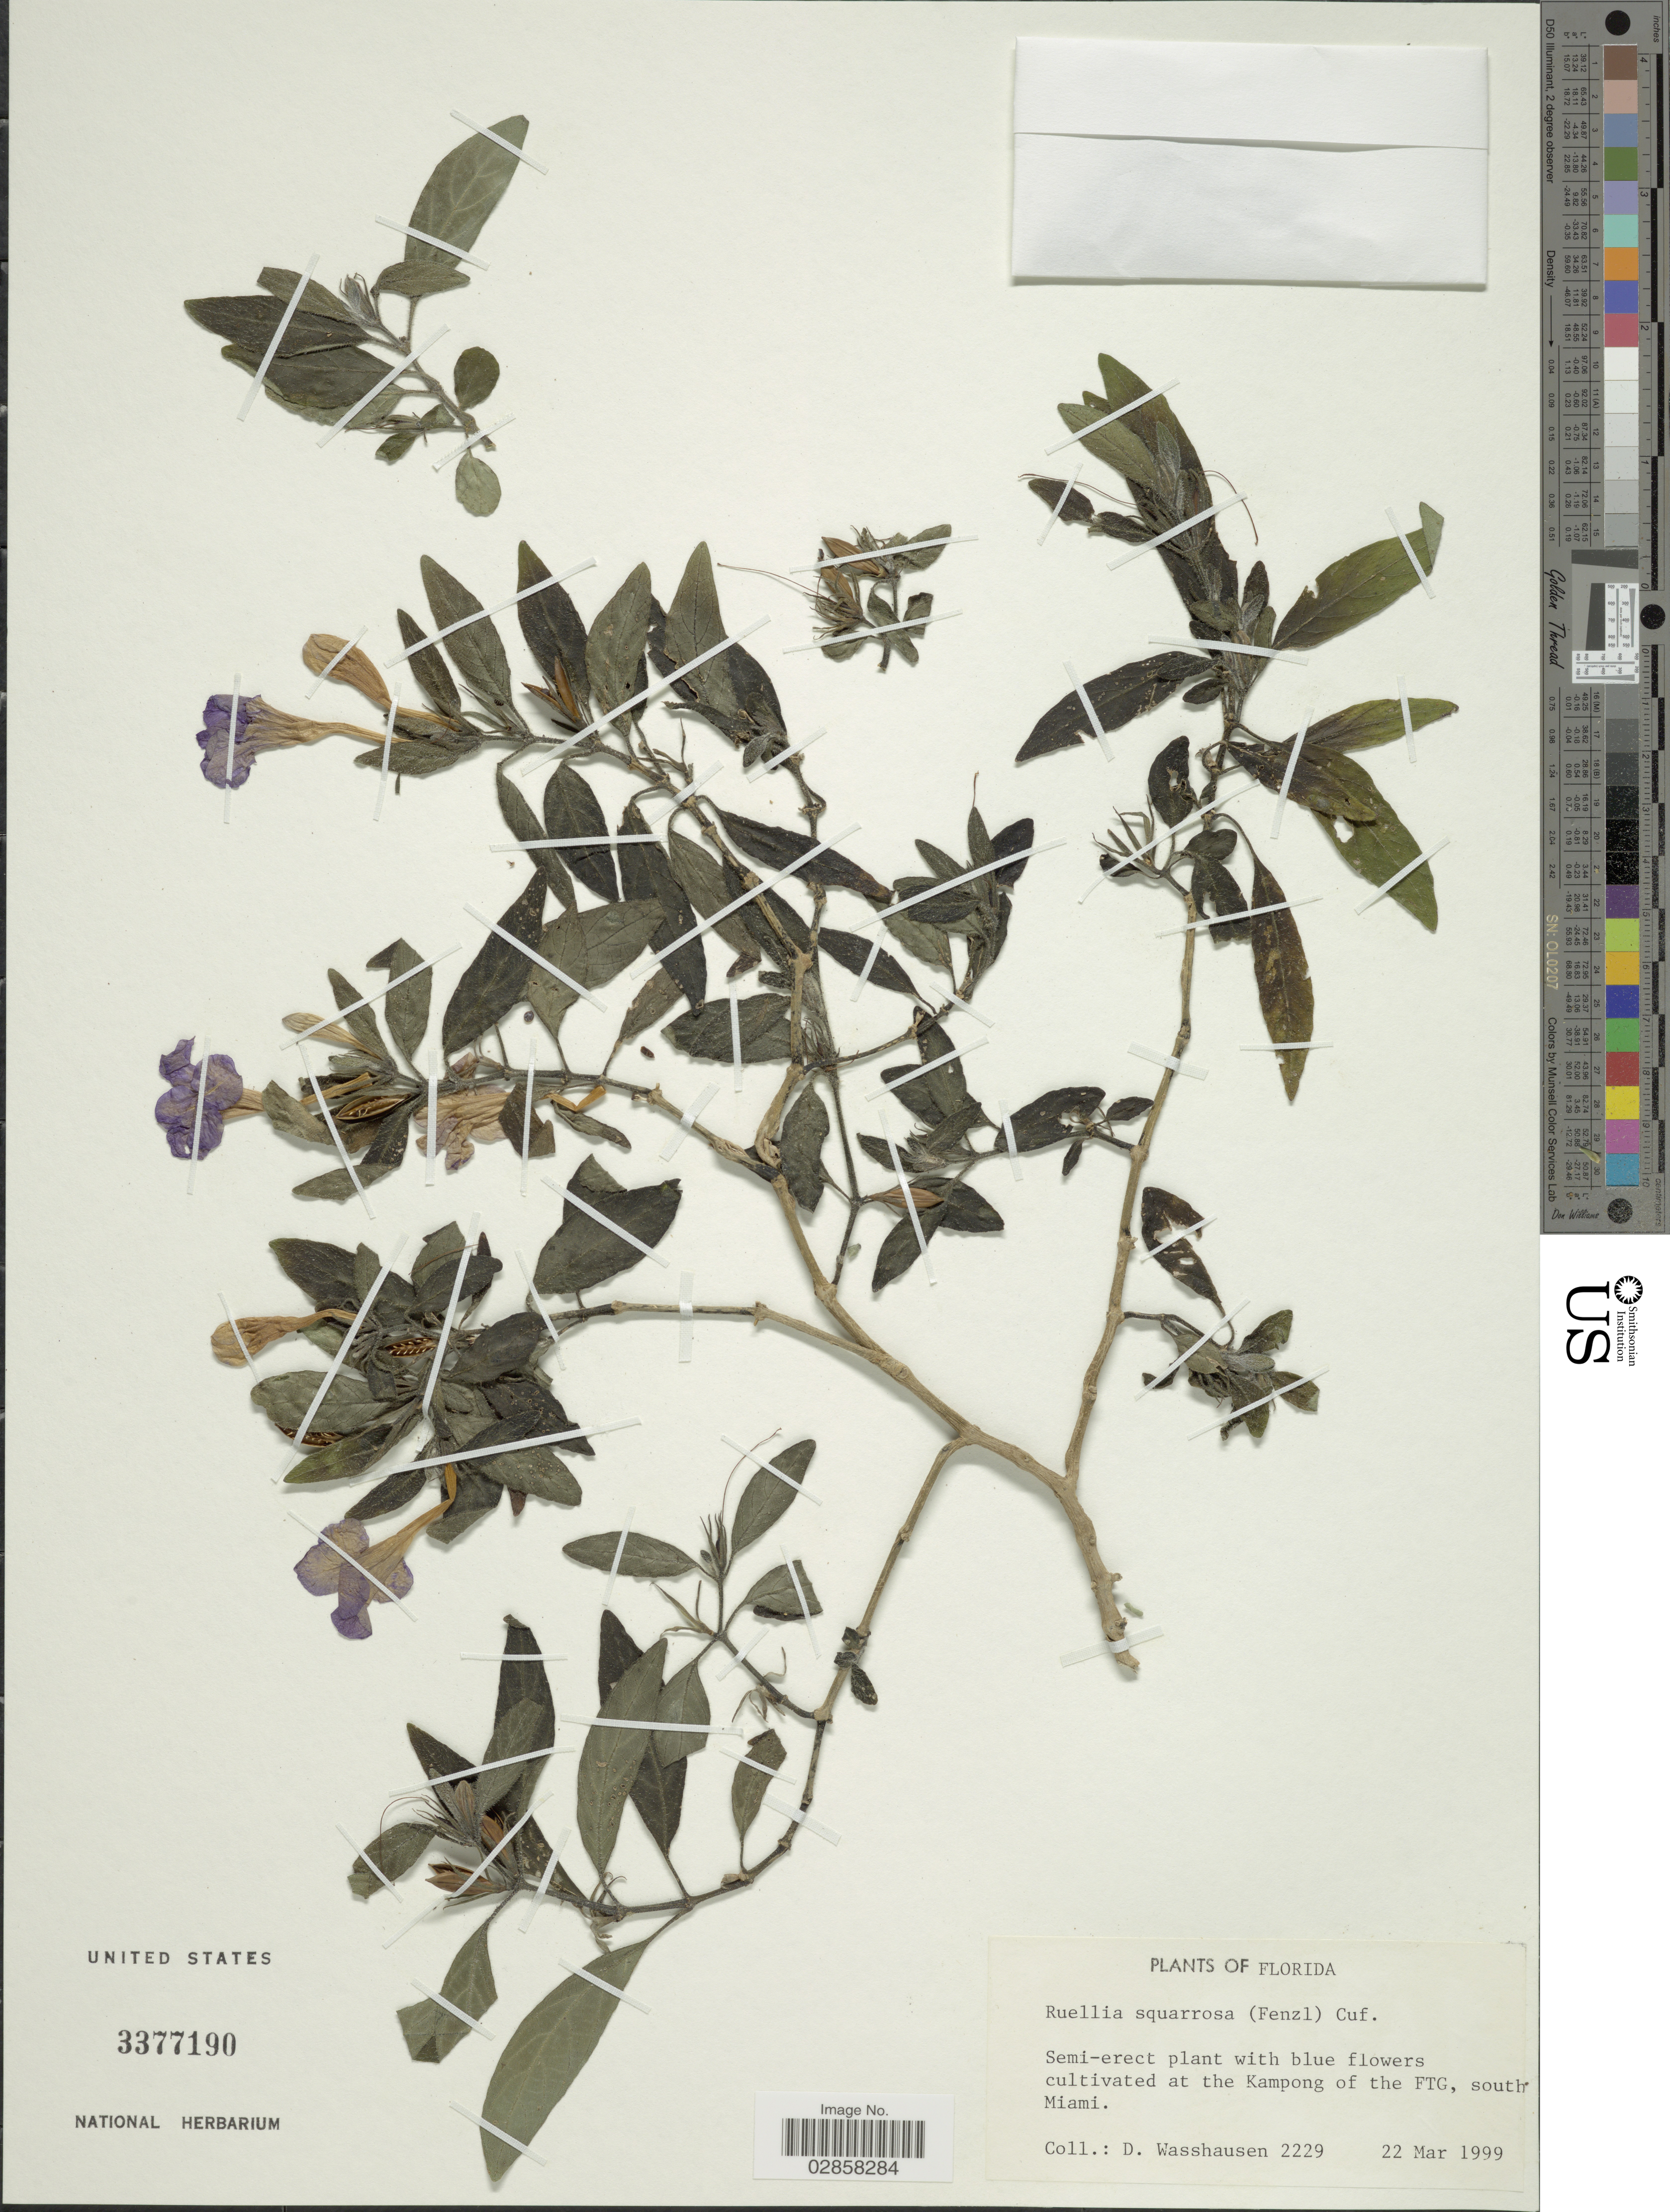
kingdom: Plantae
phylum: Tracheophyta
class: Magnoliopsida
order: Lamiales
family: Acanthaceae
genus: Ruellia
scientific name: Ruellia squarrosa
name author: Fenzl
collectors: D. C. Wasshausen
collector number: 2229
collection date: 1999-03-22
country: United States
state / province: Florida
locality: At the Kampong of the FTG, south Miami.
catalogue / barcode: US 3377190